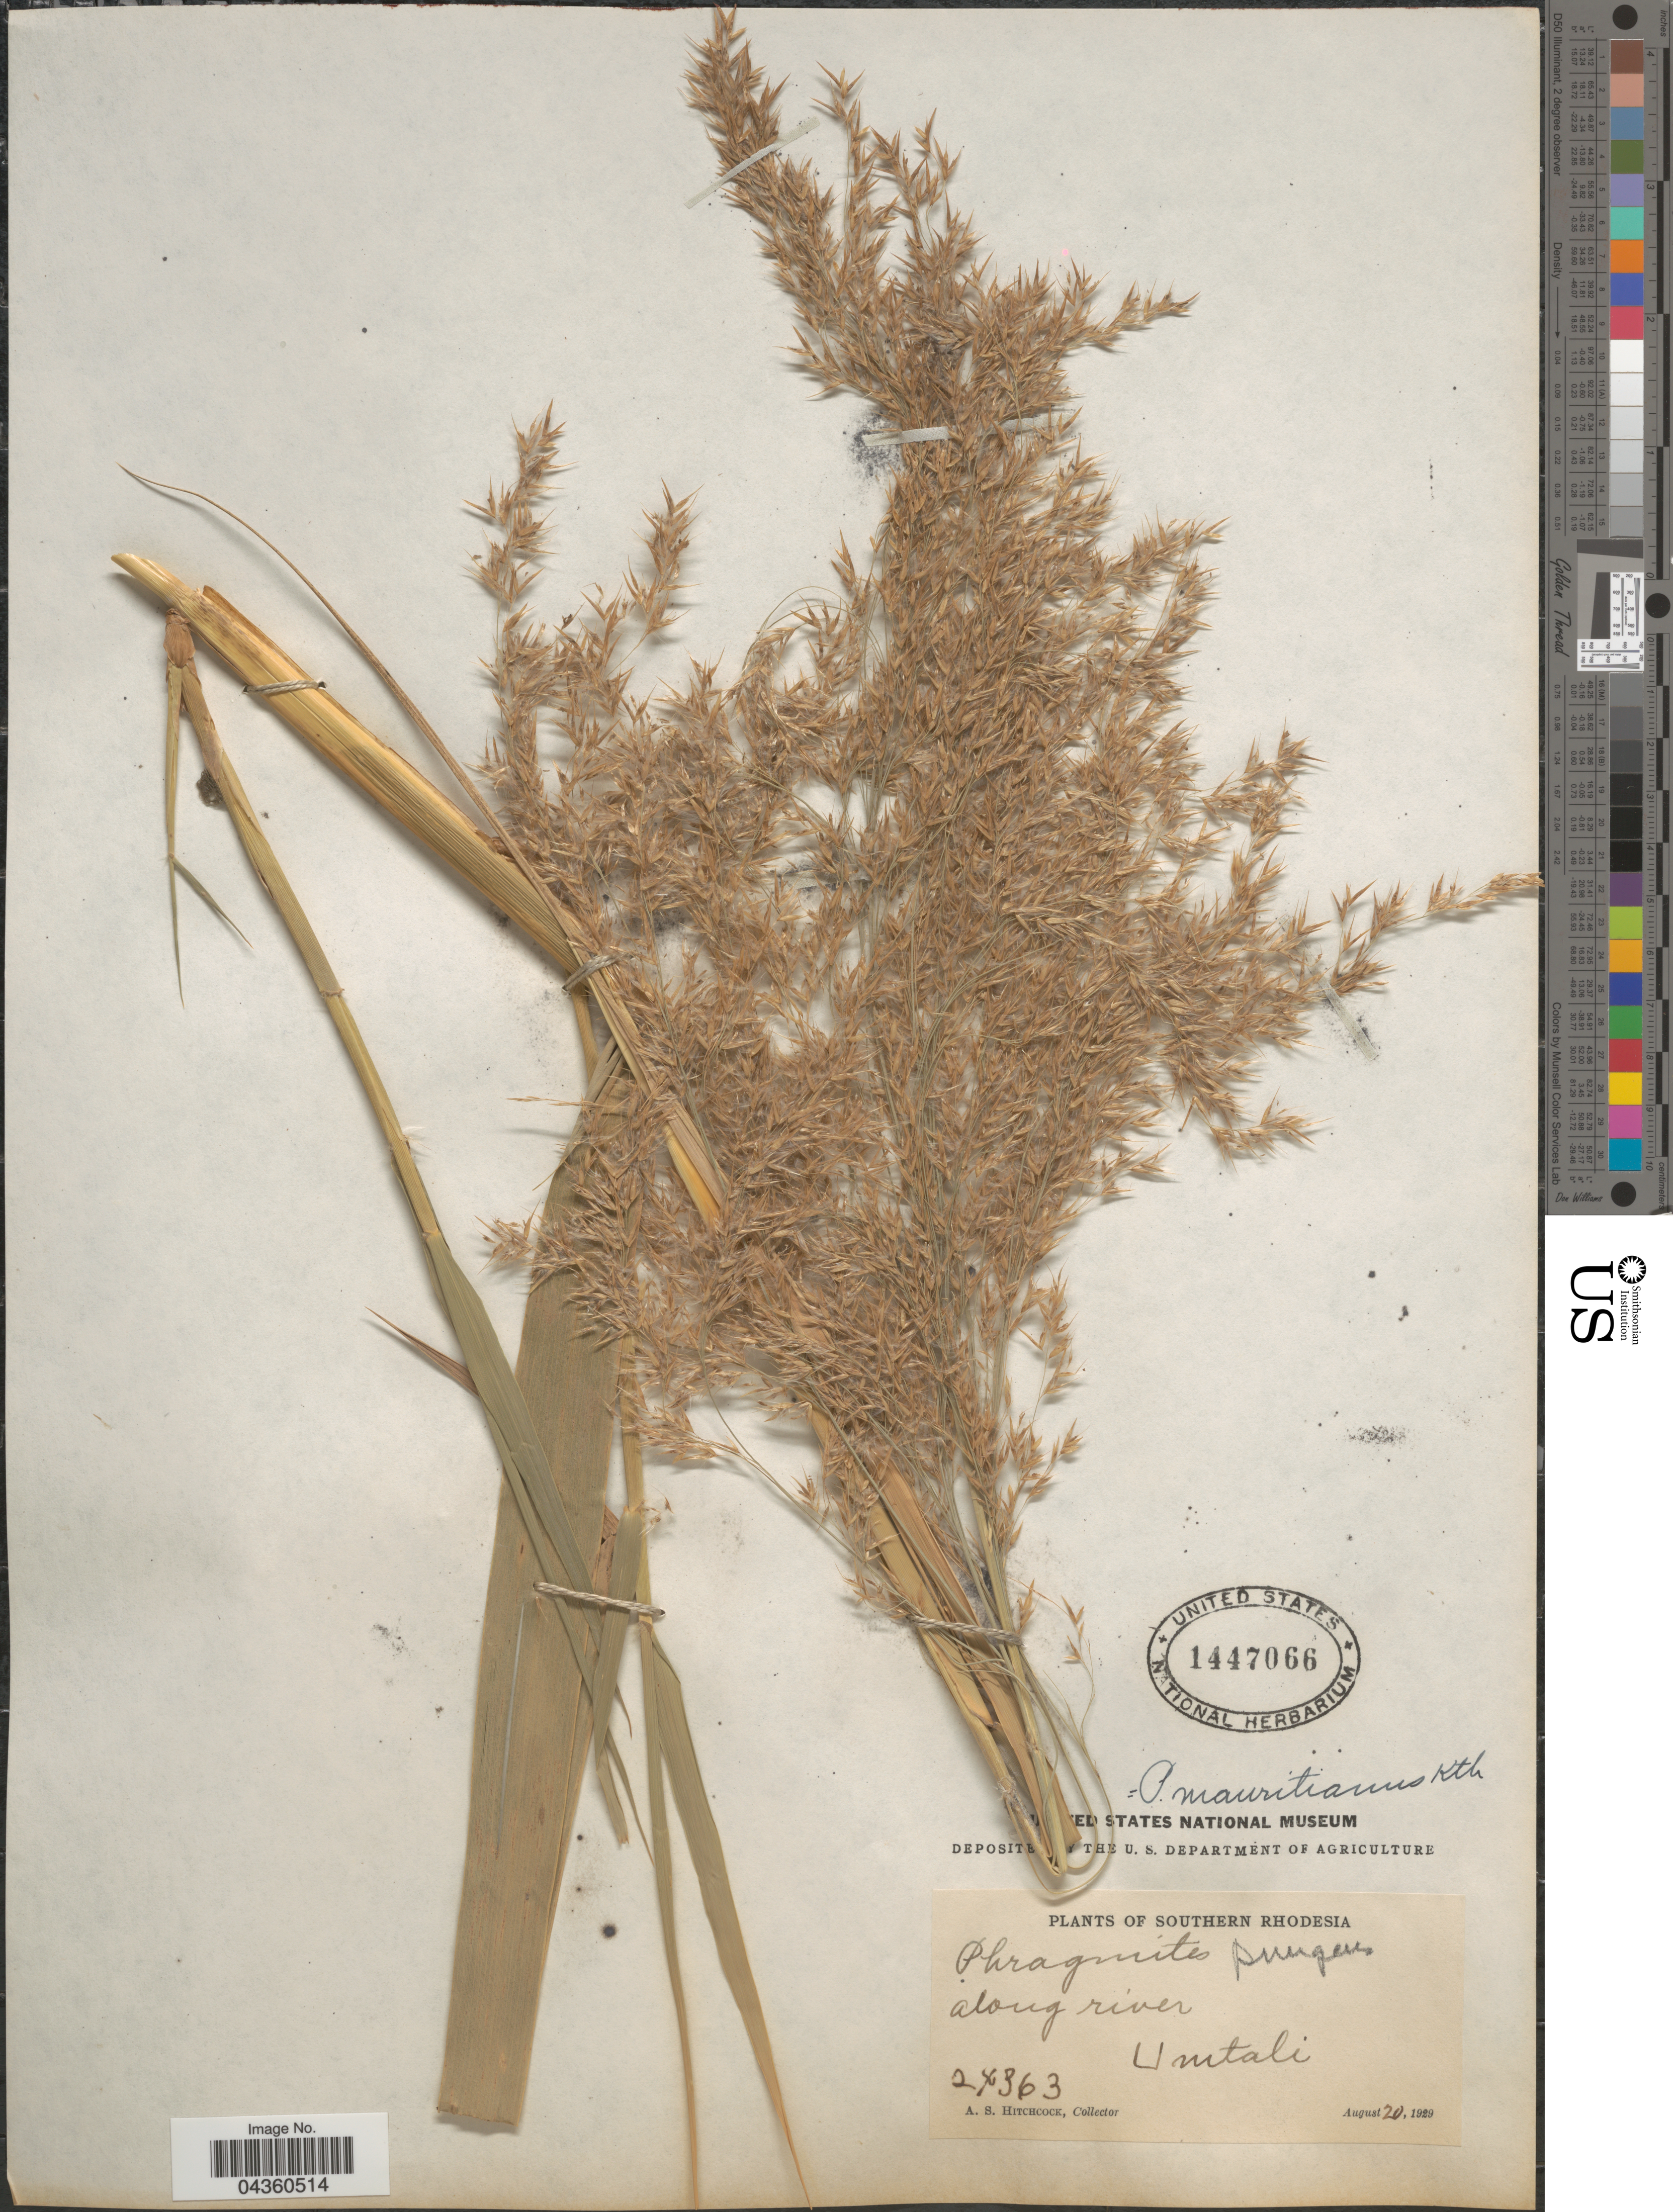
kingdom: Plantae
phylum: Tracheophyta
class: Liliopsida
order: Poales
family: Poaceae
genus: Phragmites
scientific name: Phragmites mauritianus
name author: Kunth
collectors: A. S. Hitchcock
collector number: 24363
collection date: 1929-08-20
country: Zimbabwe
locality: Southern Rhodesia. Along river. Umtali.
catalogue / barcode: US 1447066